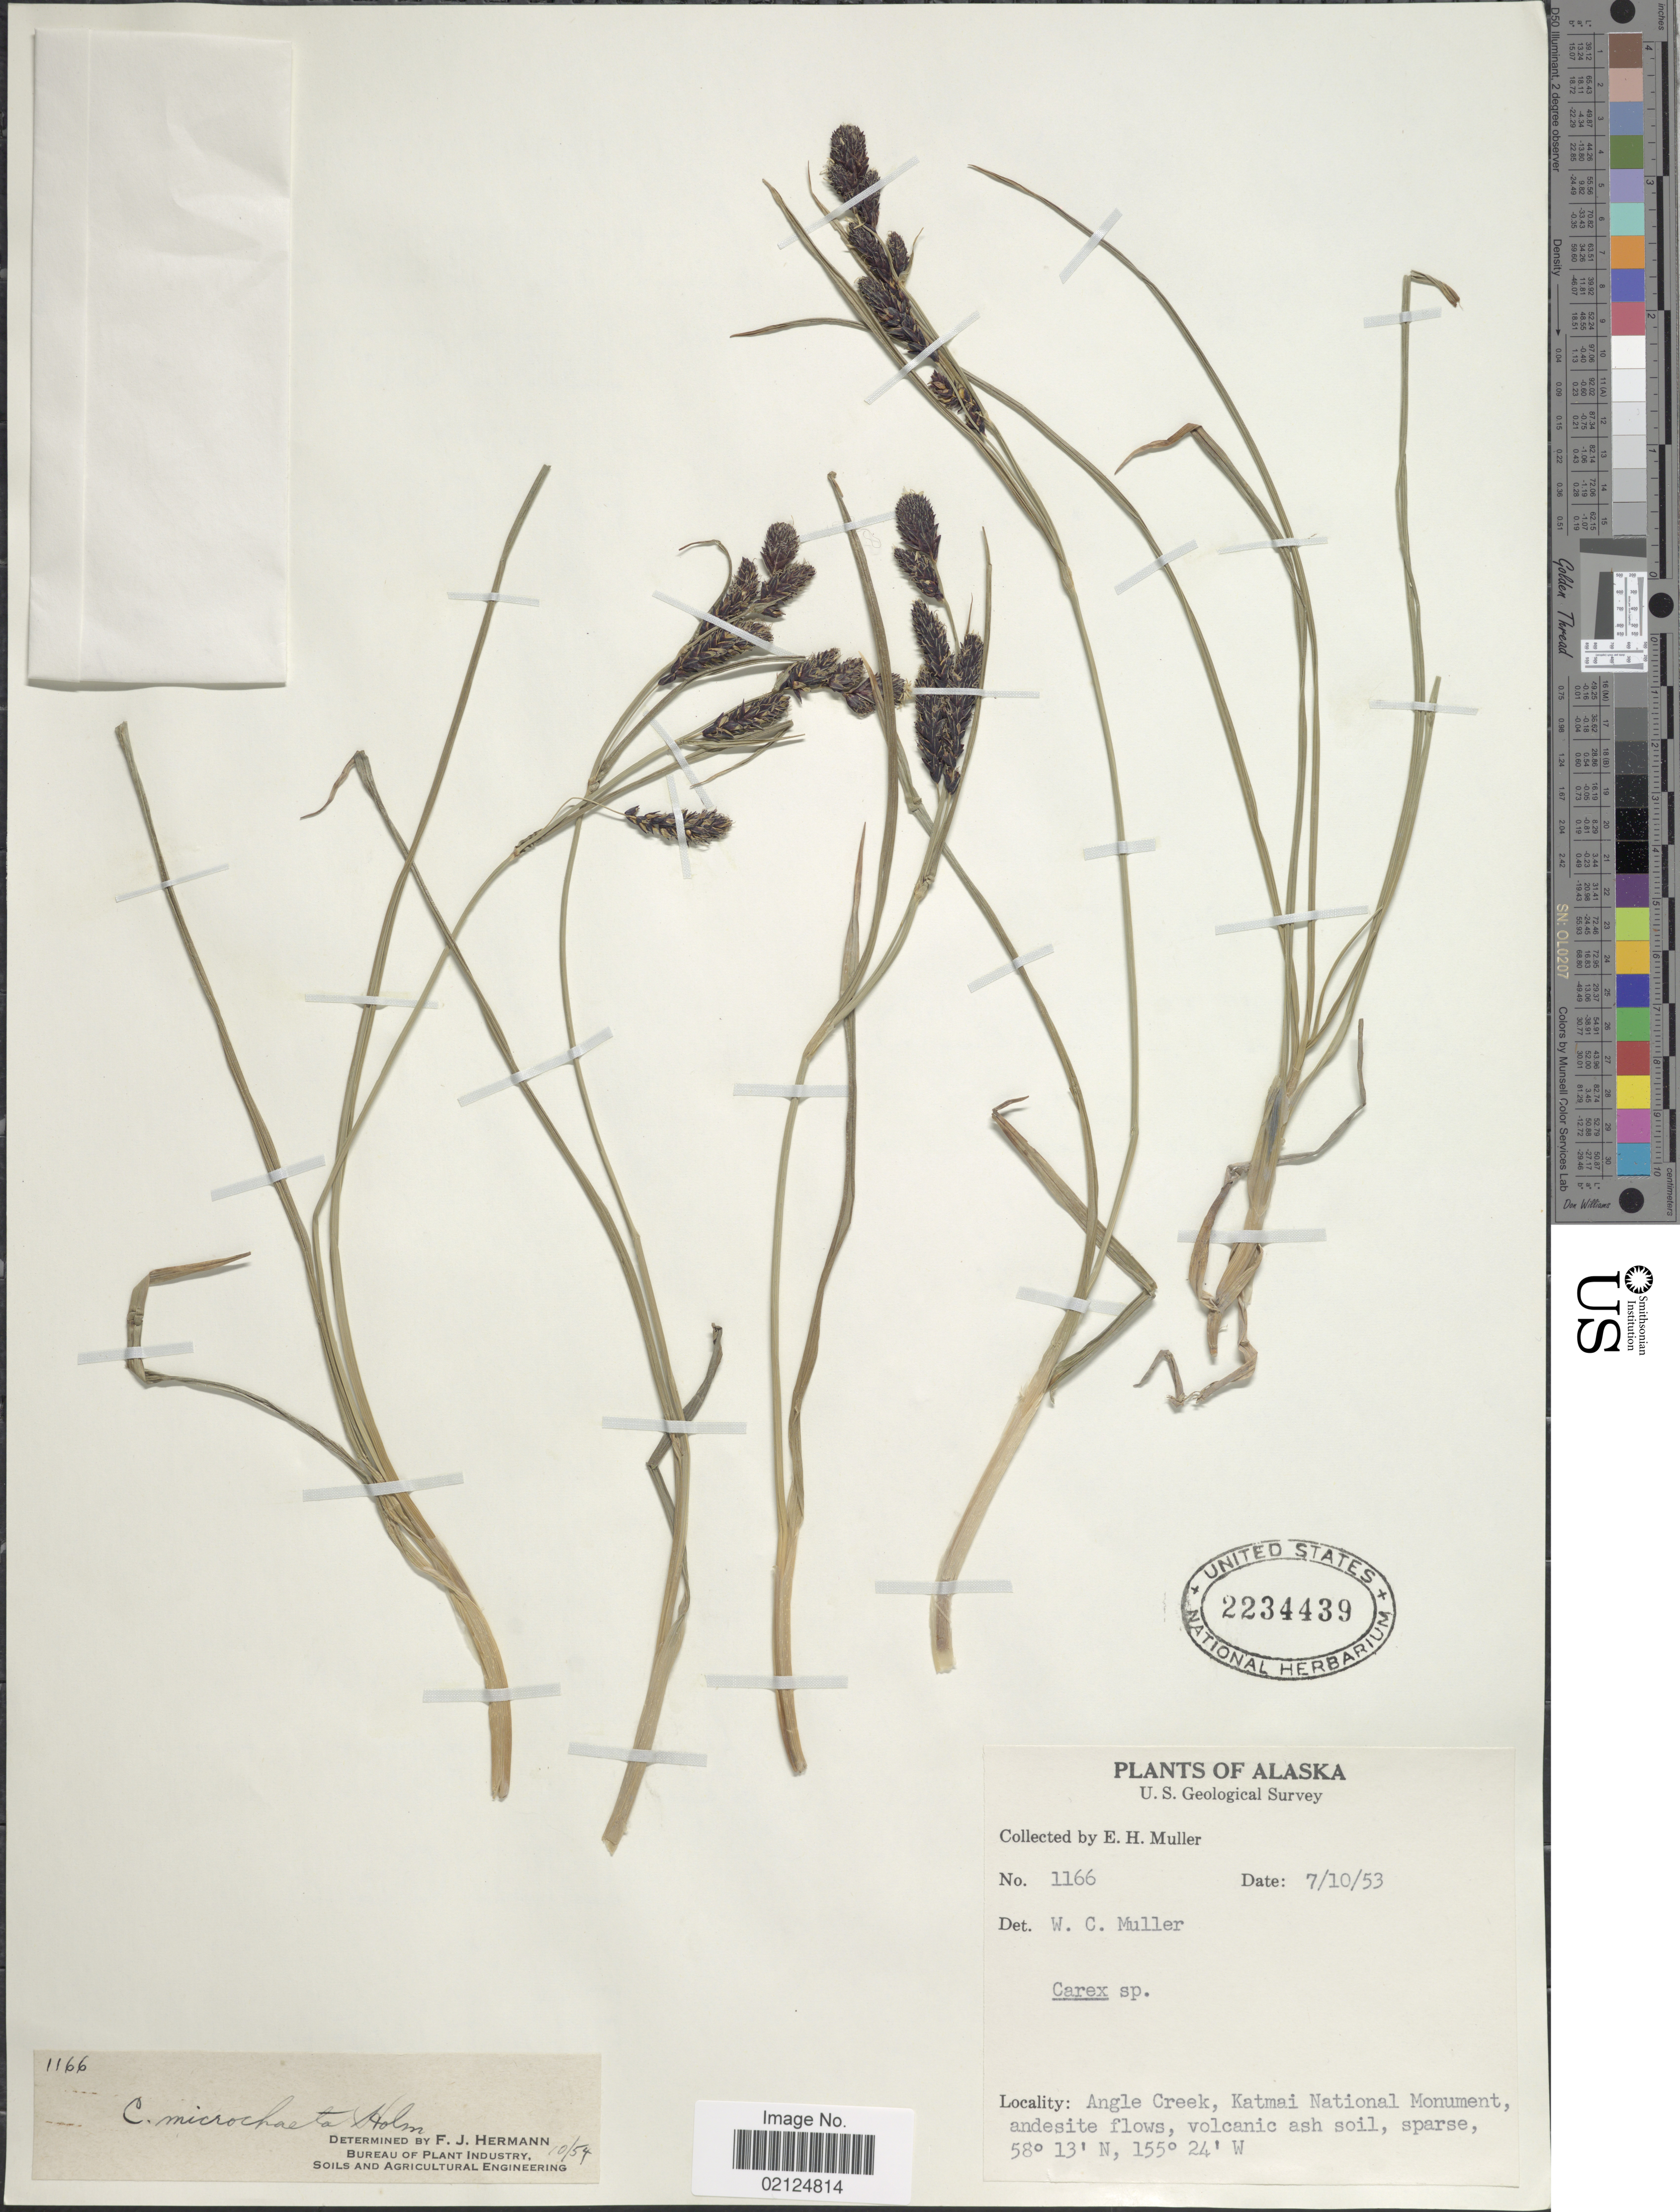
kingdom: Plantae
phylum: Tracheophyta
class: Liliopsida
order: Poales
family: Cyperaceae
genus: Carex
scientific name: Carex microchaeta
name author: Holm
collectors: W. Mueller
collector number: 1166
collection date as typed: Transcribed d/m/y: 10/7/53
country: United States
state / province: Alaska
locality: Angle Creek, Katmai National Monument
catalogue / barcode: US 2234439